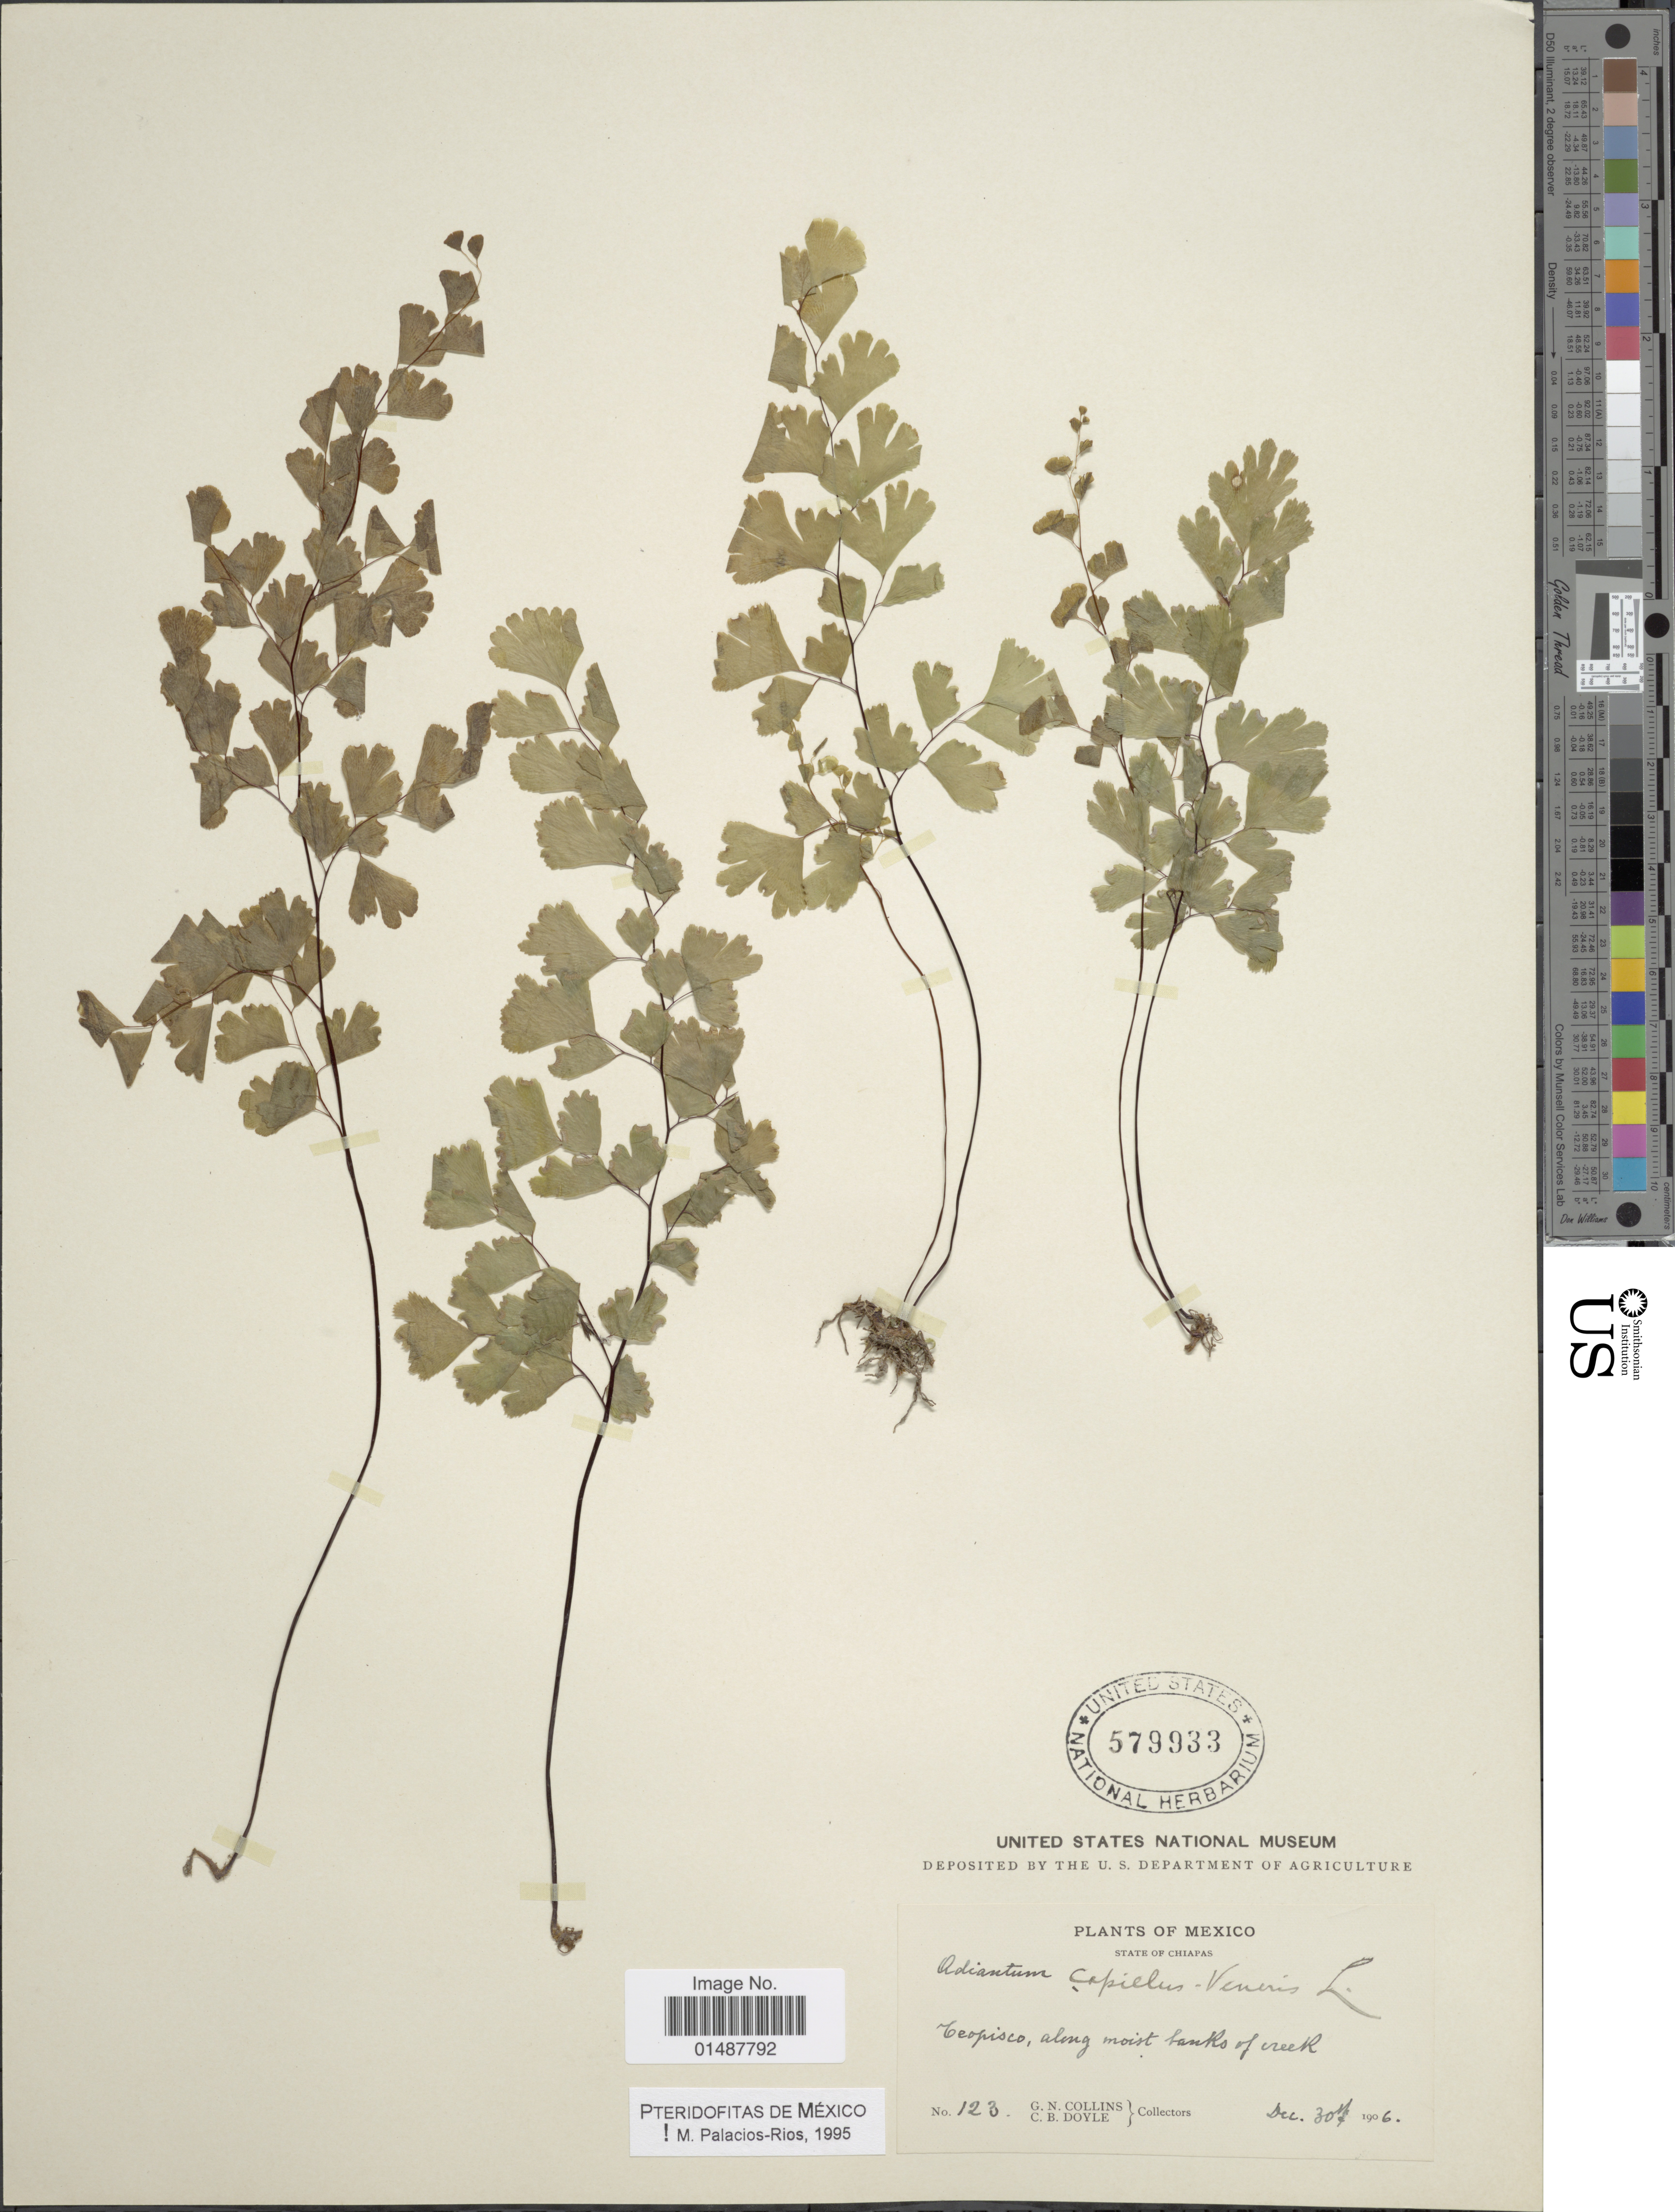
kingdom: Plantae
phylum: Tracheophyta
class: Polypodiopsida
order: Polypodiales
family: Pteridaceae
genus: Adiantum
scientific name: Adiantum capillus-veneris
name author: L.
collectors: G. Collins & C. Doyle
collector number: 123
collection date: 1906-12-30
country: Mexico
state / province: Chiapas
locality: Teopisco, along moist banks of creek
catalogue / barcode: US 579933